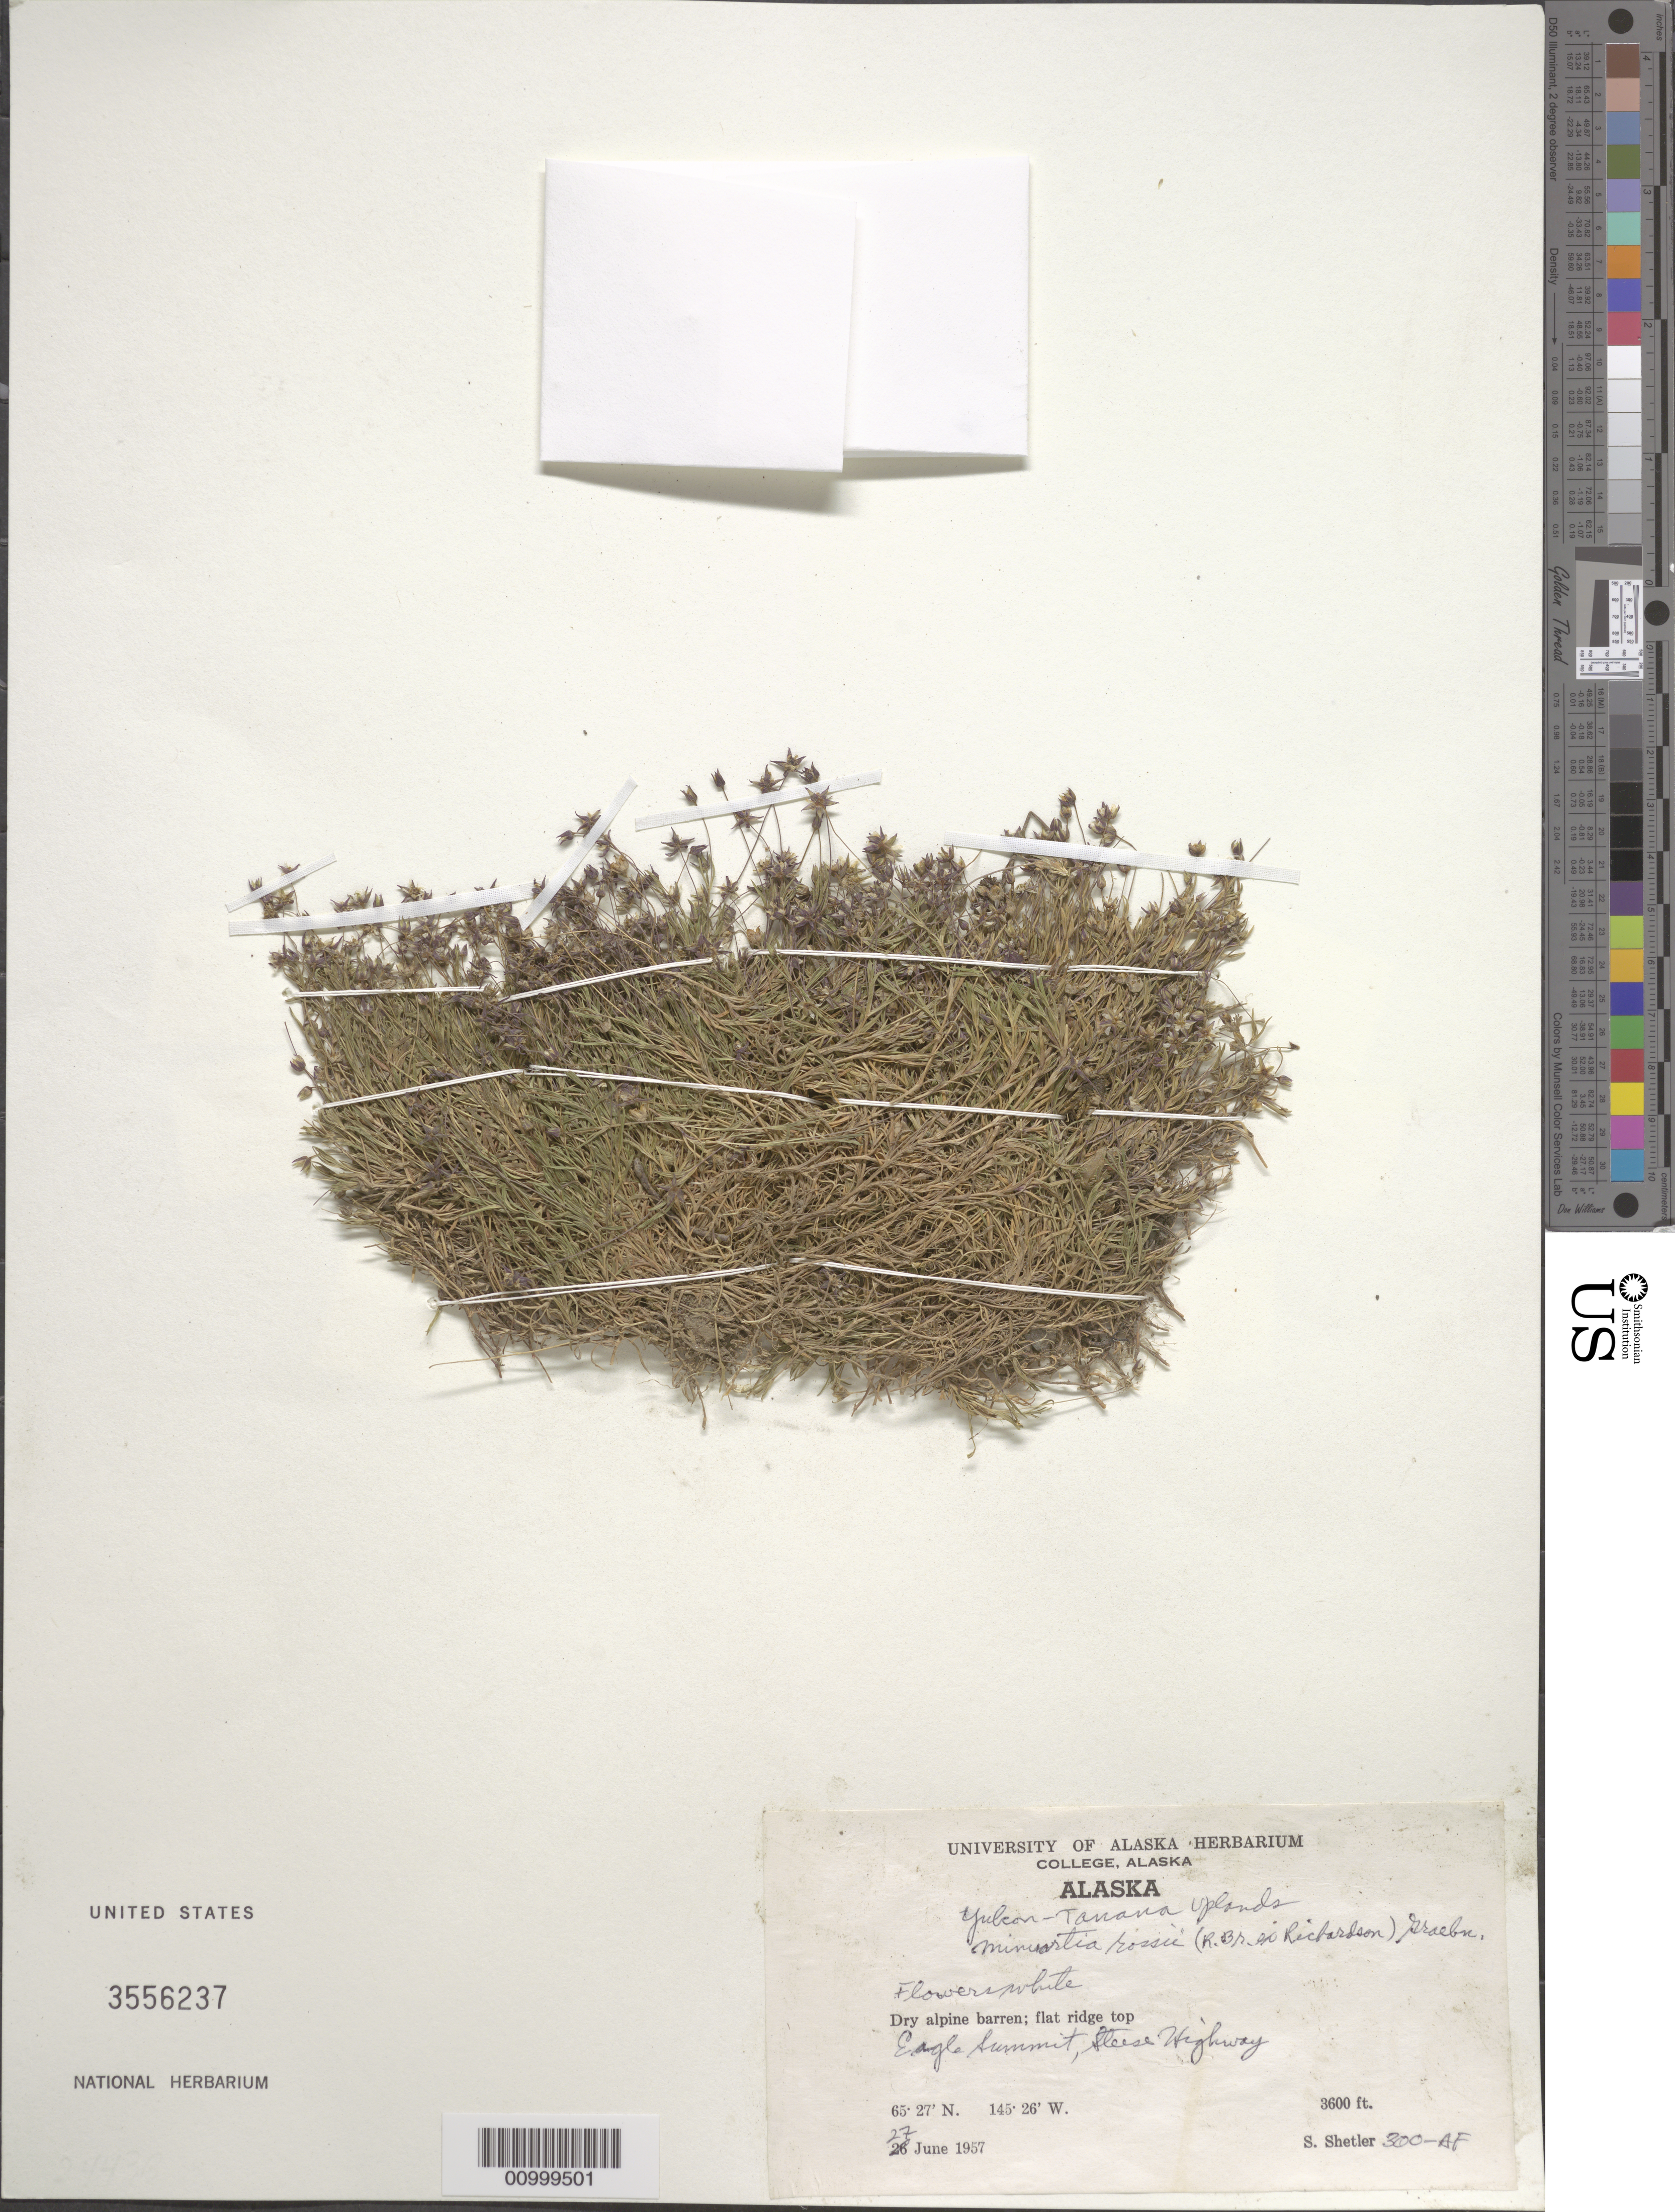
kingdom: Plantae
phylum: Tracheophyta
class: Magnoliopsida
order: Caryophyllales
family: Caryophyllaceae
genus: Minuartia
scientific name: Minuartia rossii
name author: (R. Br. ex Richardson) Graebn.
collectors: S. Shetler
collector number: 300-AF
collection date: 1957-06-27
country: United States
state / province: Alaska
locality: Yukon-Tanana Uplands. Eagle Summit, Steese Highway.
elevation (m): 1097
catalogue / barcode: US 3556237